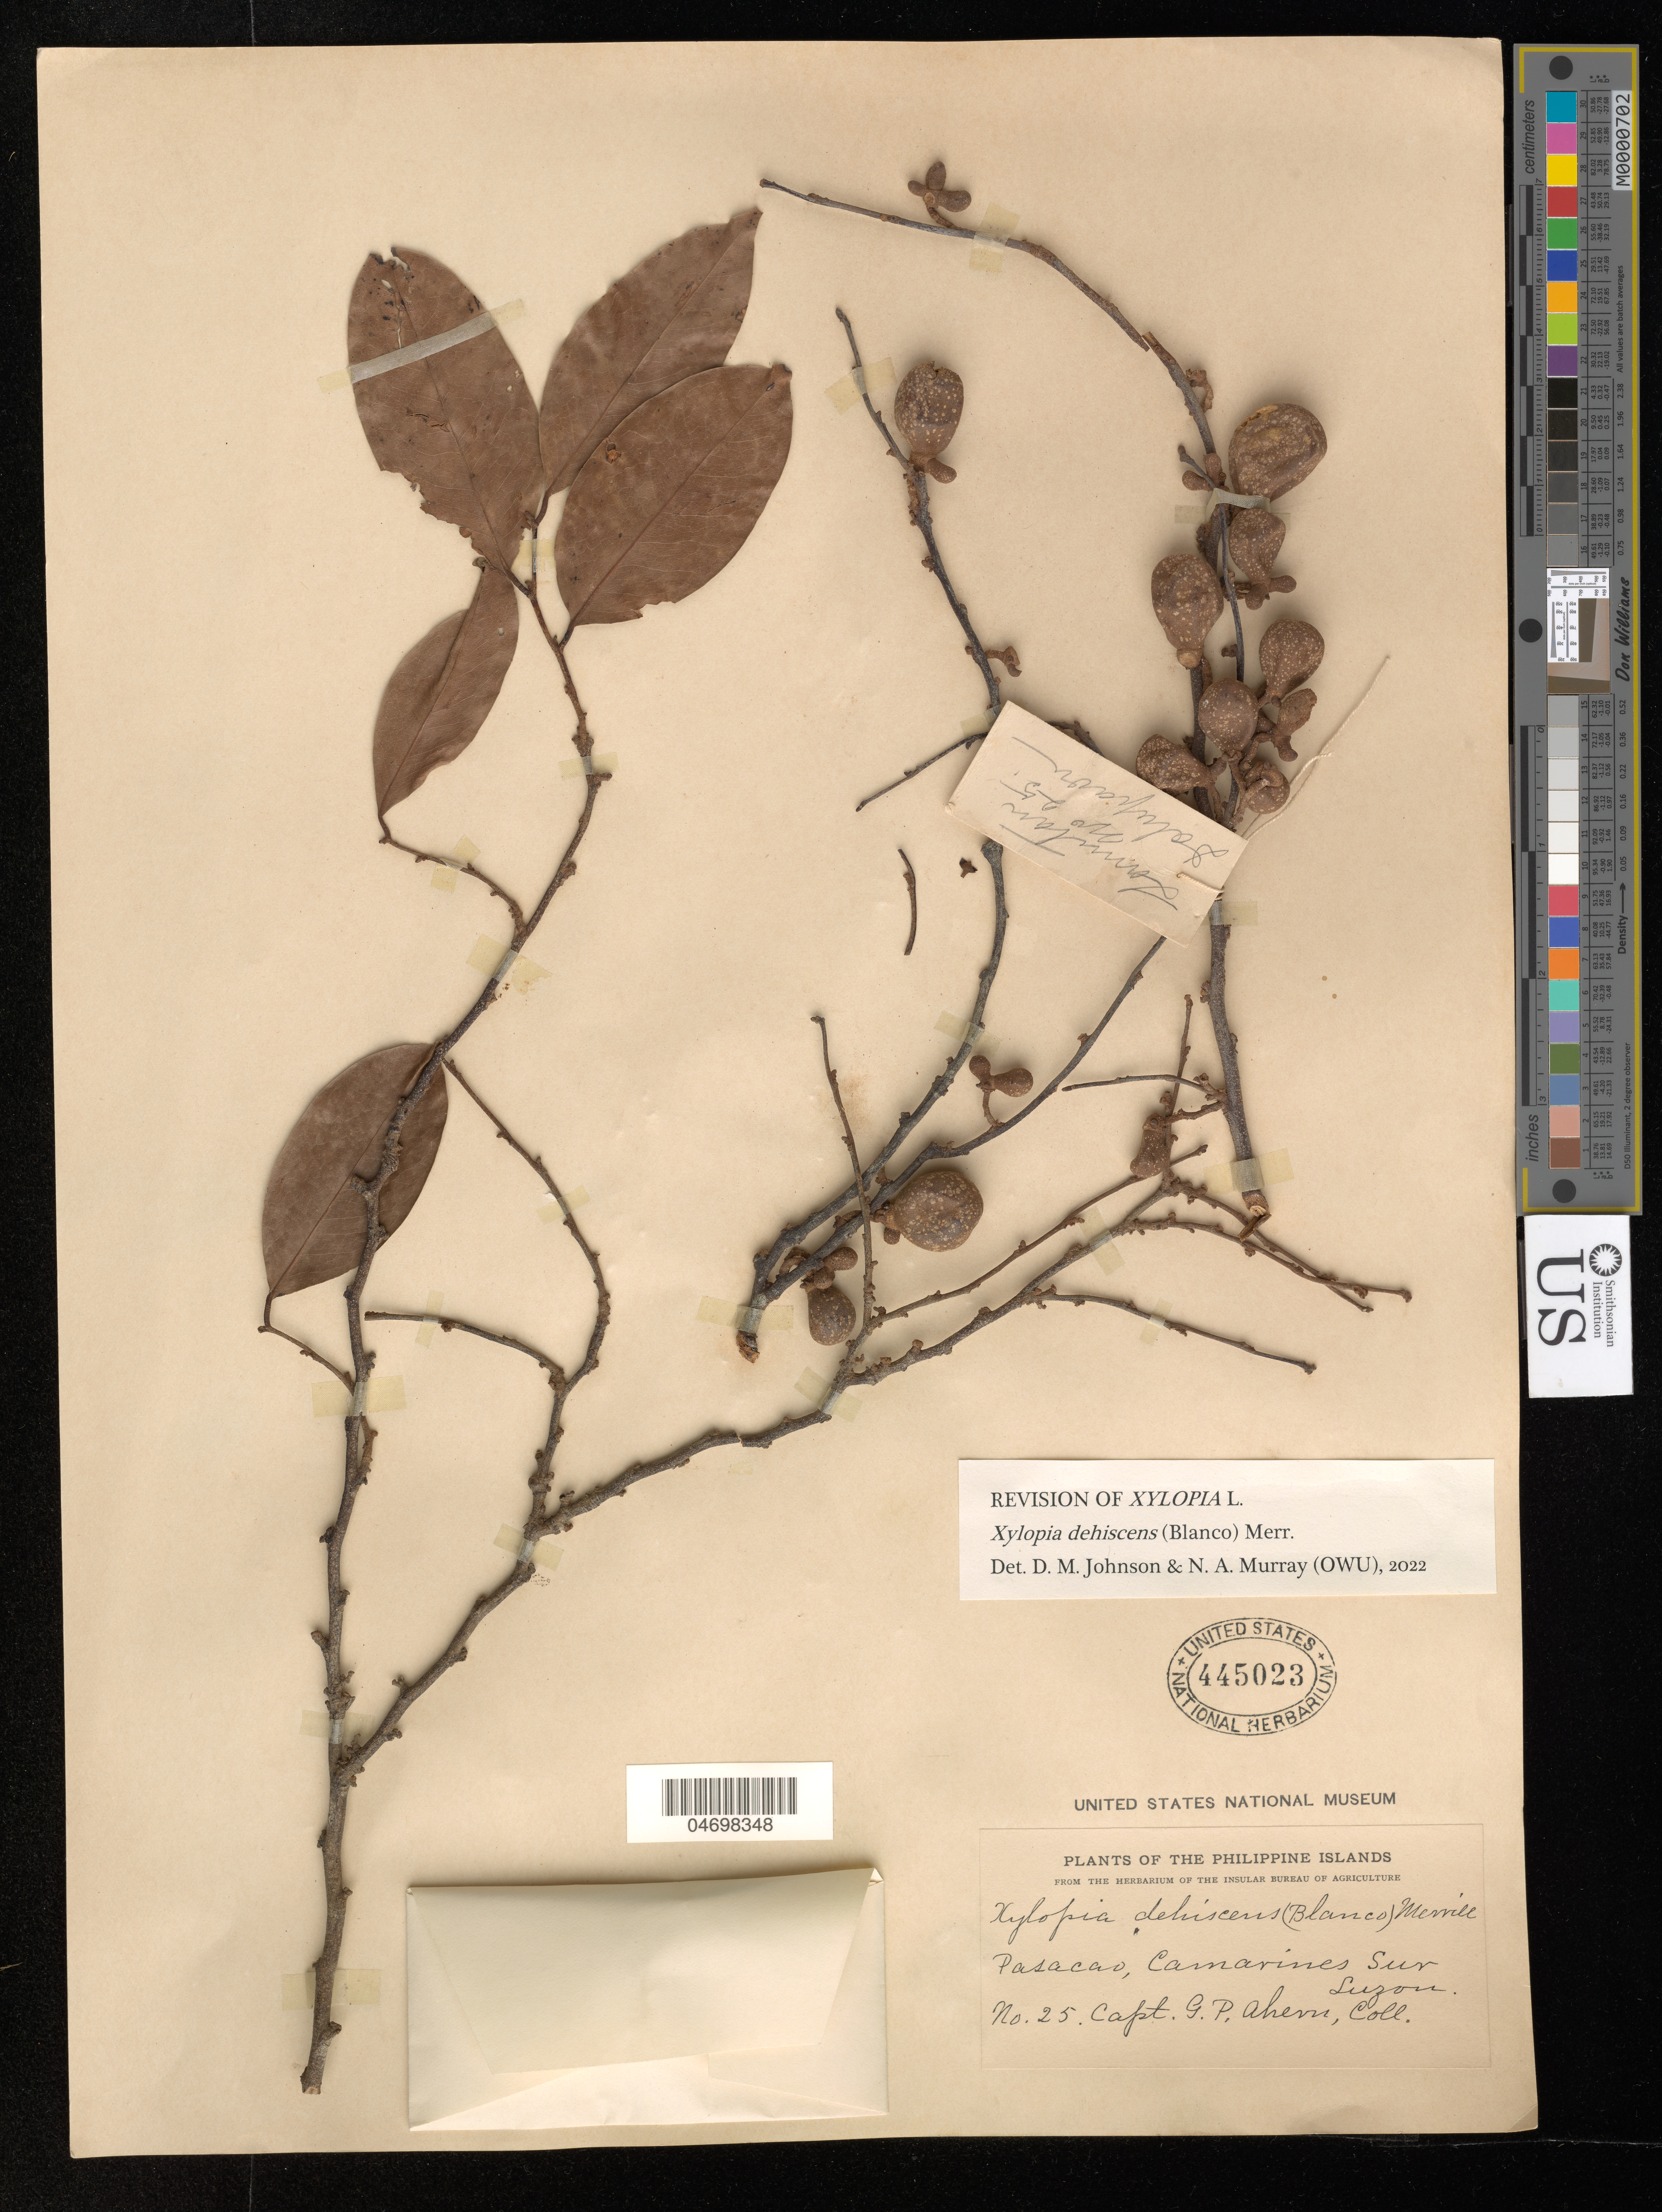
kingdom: Plantae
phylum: Tracheophyta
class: Magnoliopsida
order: Magnoliales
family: Annonaceae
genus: Xylopia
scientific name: Xylopia dehiscens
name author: (Blanco) Merr.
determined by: Johnson, D. M.; Murray, N. A.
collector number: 25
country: Philippines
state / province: Bicol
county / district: Camarines Sur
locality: Pasacao, Camarines Sur, Luzon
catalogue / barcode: US 445023